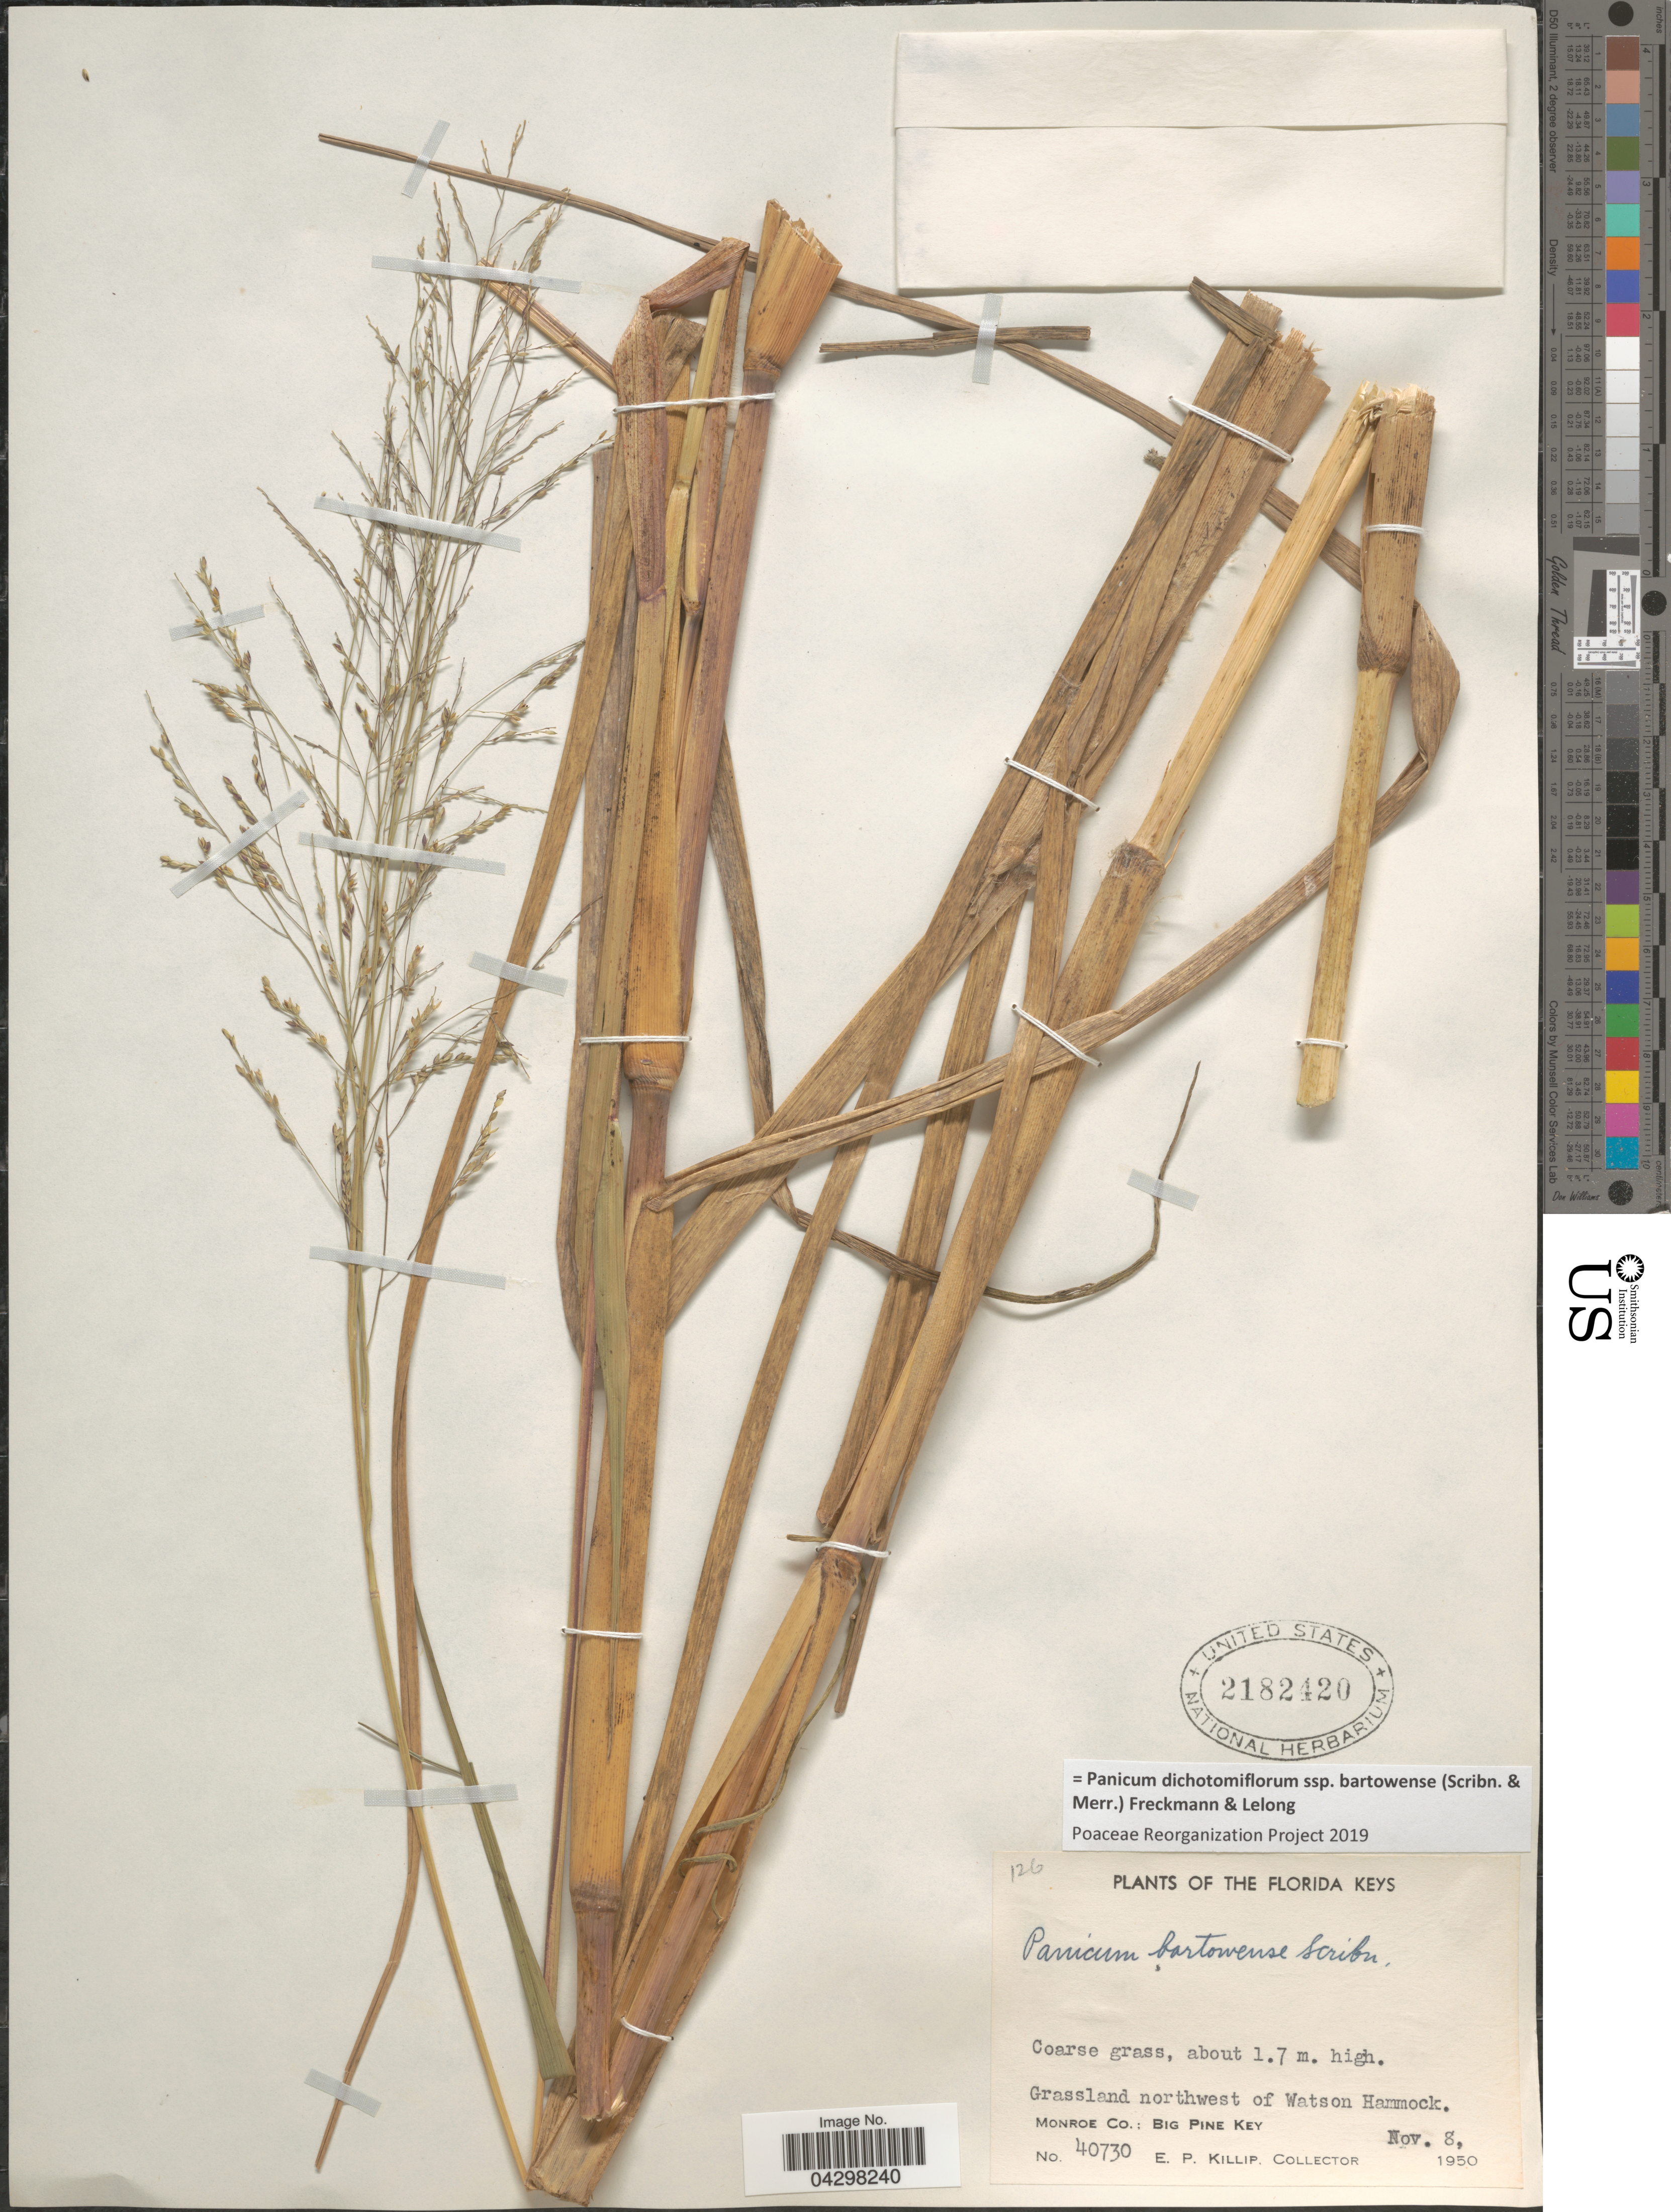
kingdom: Plantae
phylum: Tracheophyta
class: Liliopsida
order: Poales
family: Poaceae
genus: Panicum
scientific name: Panicum dichotomiflorum subsp. bartowense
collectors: E. P. Killip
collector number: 40730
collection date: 1950-11-08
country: United States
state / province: Florida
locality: Florida Keys. Grassland northwest of Waston Hammock. Monroe Co.: Big Pine Key.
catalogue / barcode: US 2182420